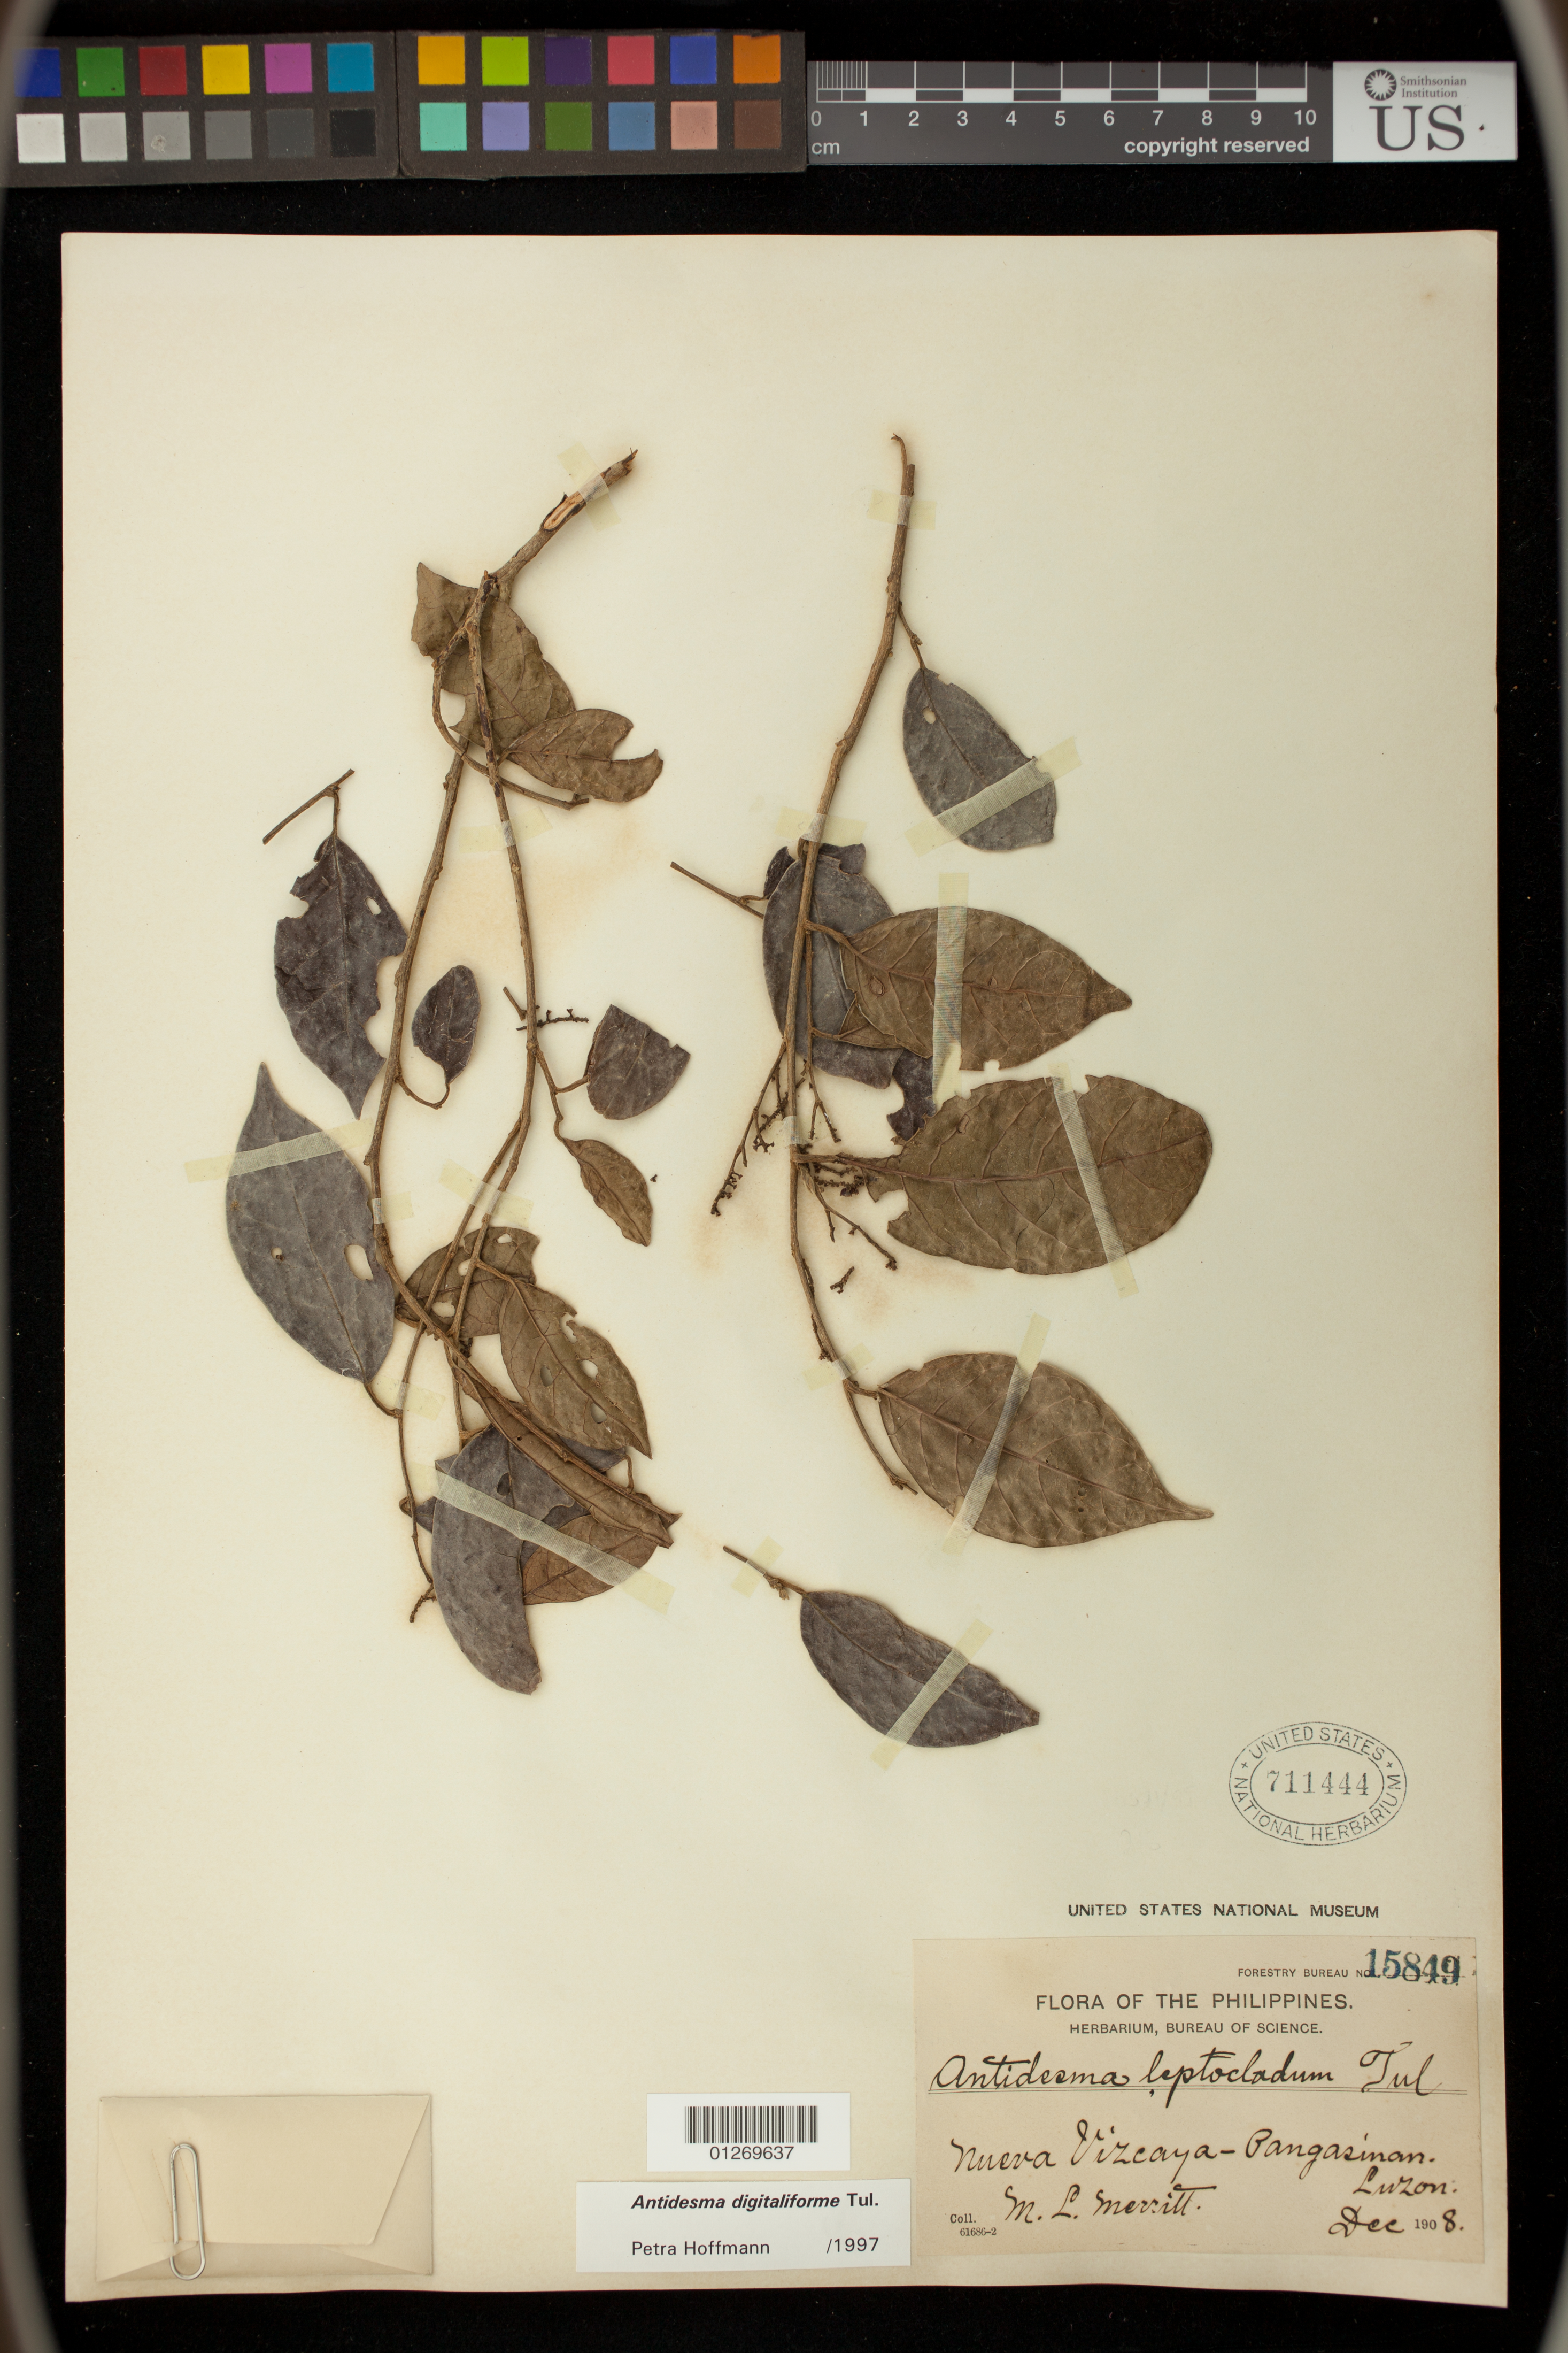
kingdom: Plantae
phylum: Tracheophyta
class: Magnoliopsida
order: Malpighiales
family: Phyllanthaceae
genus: Antidesma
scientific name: Antidesma digitaliforme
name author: Tul.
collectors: M. L. Merritt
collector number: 61686-2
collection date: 1908-12-01/1908-12-31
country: Philippines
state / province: Ilocos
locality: Pangasinan Luzon Nueva Vizeaya Province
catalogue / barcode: US 711444